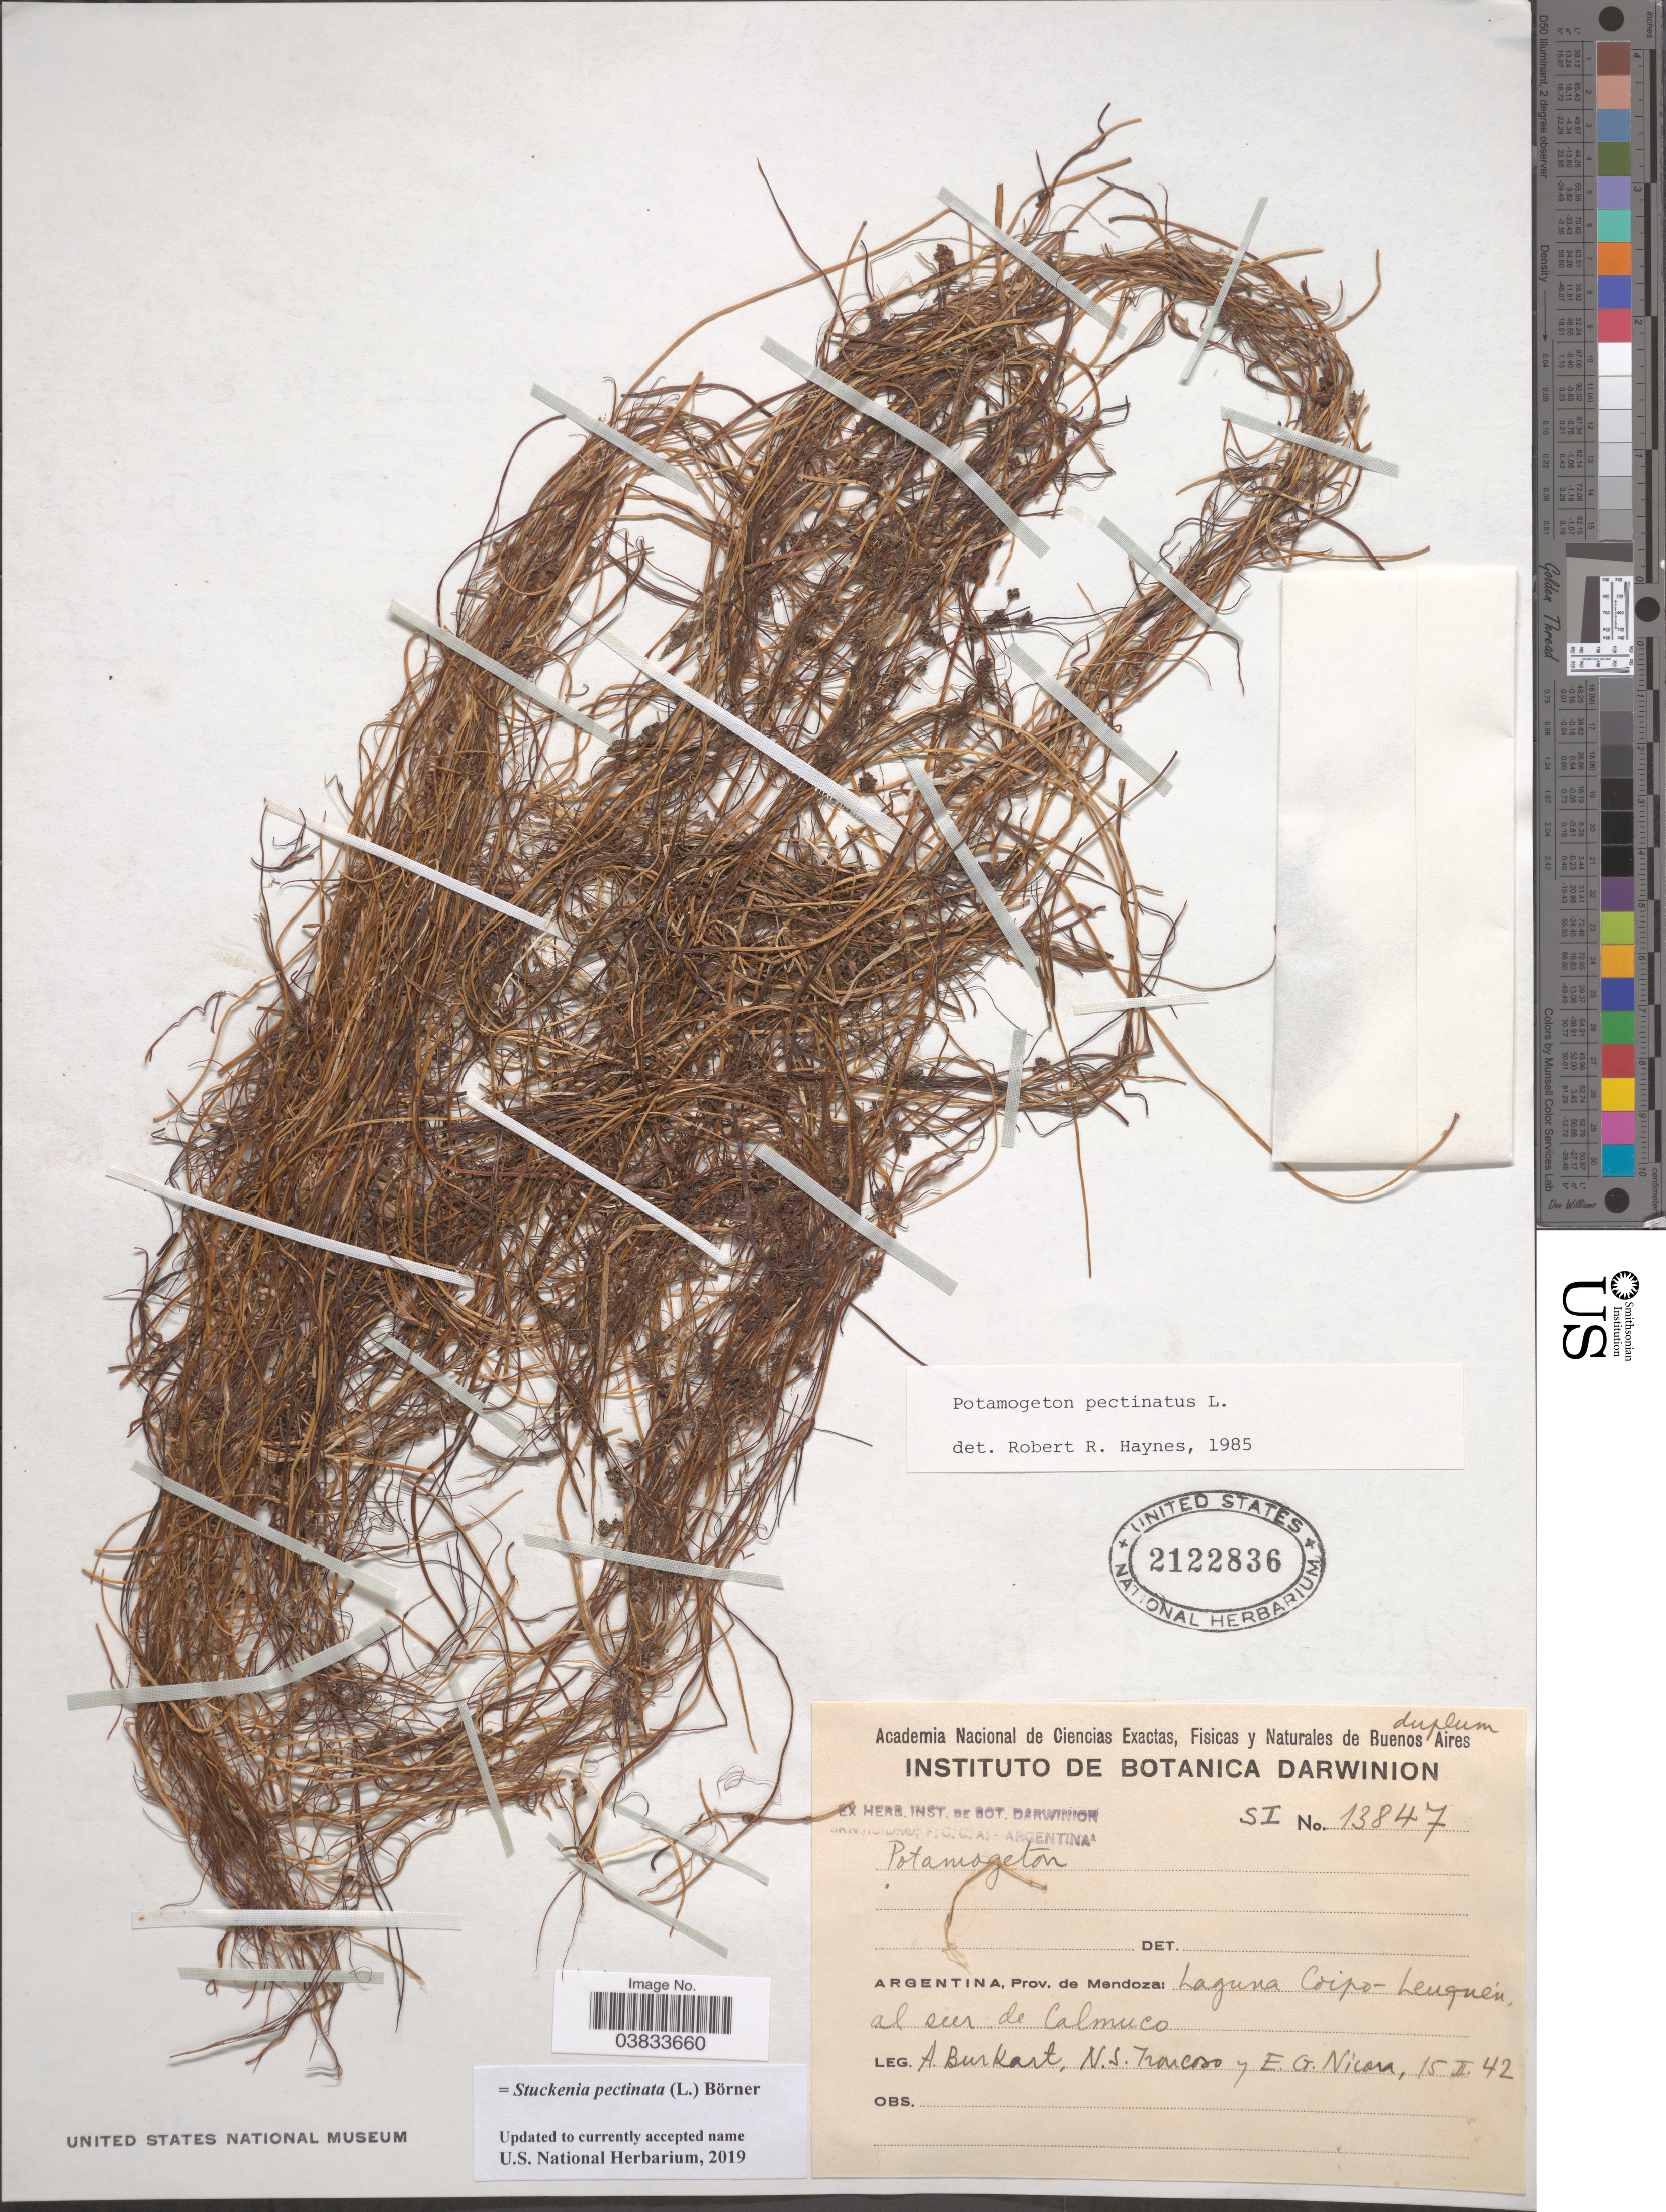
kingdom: Plantae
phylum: Tracheophyta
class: Liliopsida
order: Alismatales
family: Potamogetonaceae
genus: Stuckenia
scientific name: Stuckenia pectinata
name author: (L.) Börner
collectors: A. E. Burkart, N. Troncoso & E. G. Nicora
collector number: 13847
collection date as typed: Transcribed d/m/y: 15/2/42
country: Argentina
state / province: Mendoza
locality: Laguna Coipo-Leugnen al sur de Calmuco.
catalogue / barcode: US 2122836